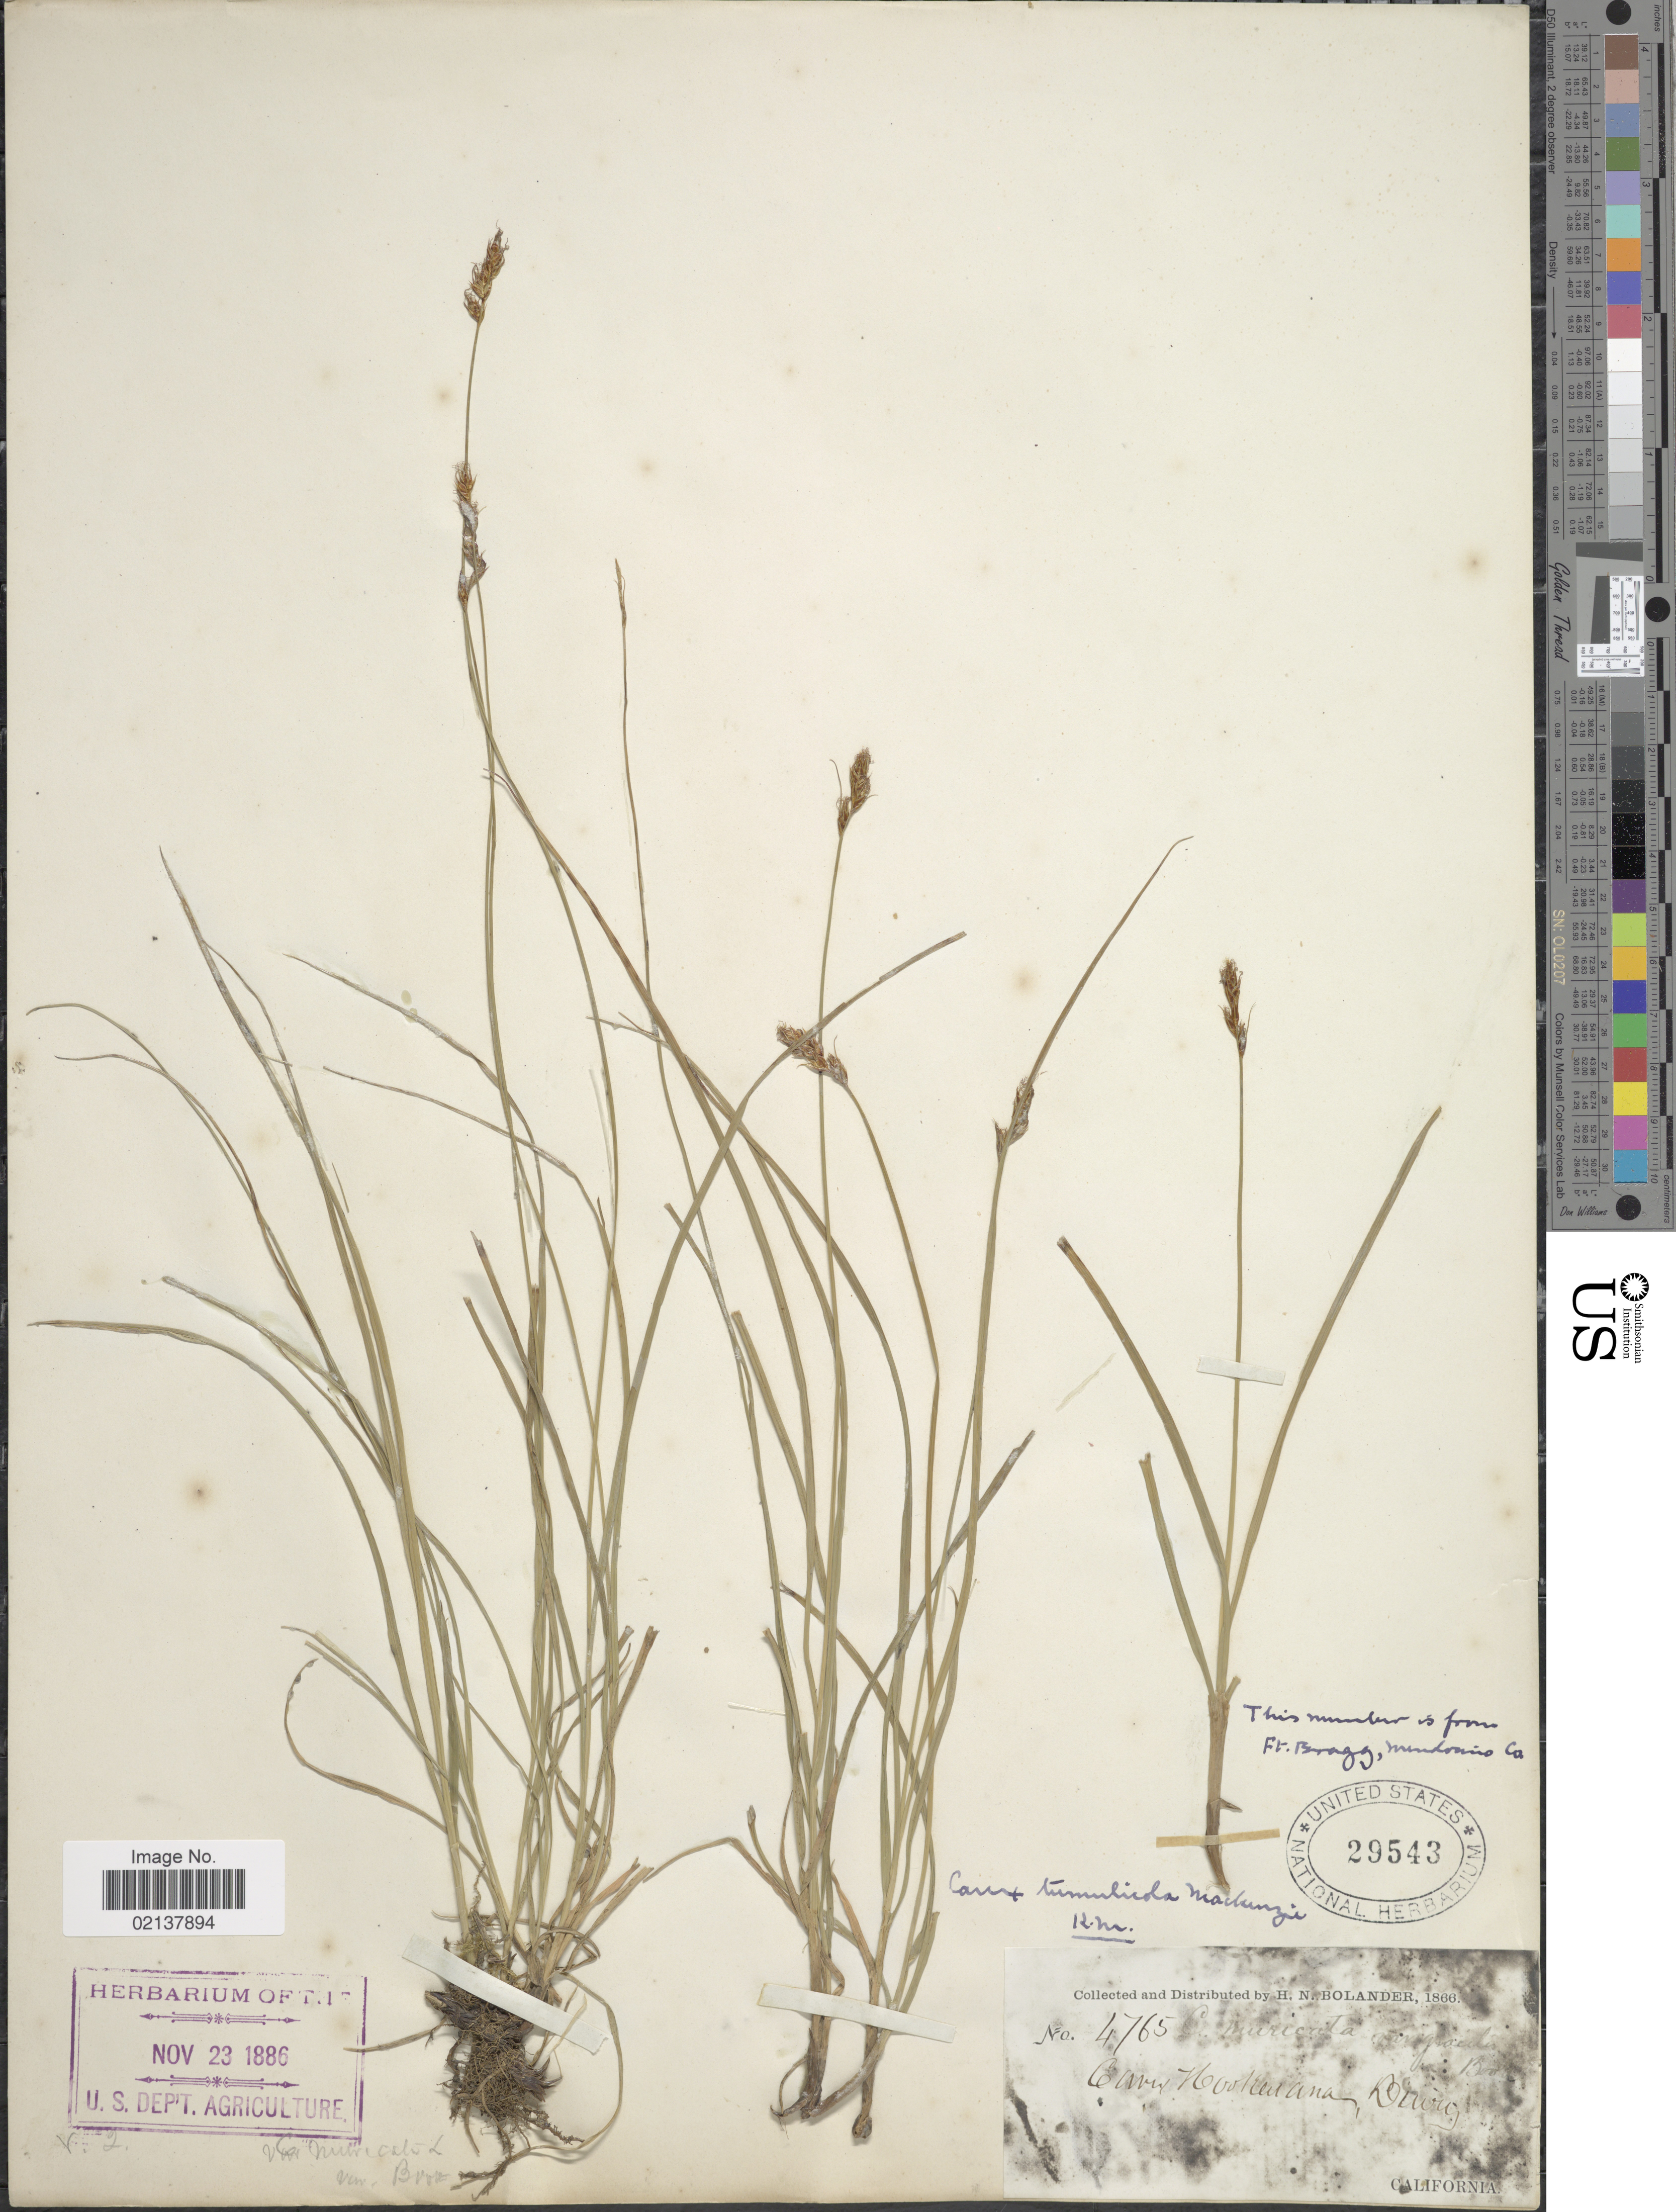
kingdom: Plantae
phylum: Tracheophyta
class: Liliopsida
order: Poales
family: Cyperaceae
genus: Carex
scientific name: Carex tumulicola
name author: Mack.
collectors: H. Bolander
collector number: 4765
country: United States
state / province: California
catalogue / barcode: US 29543